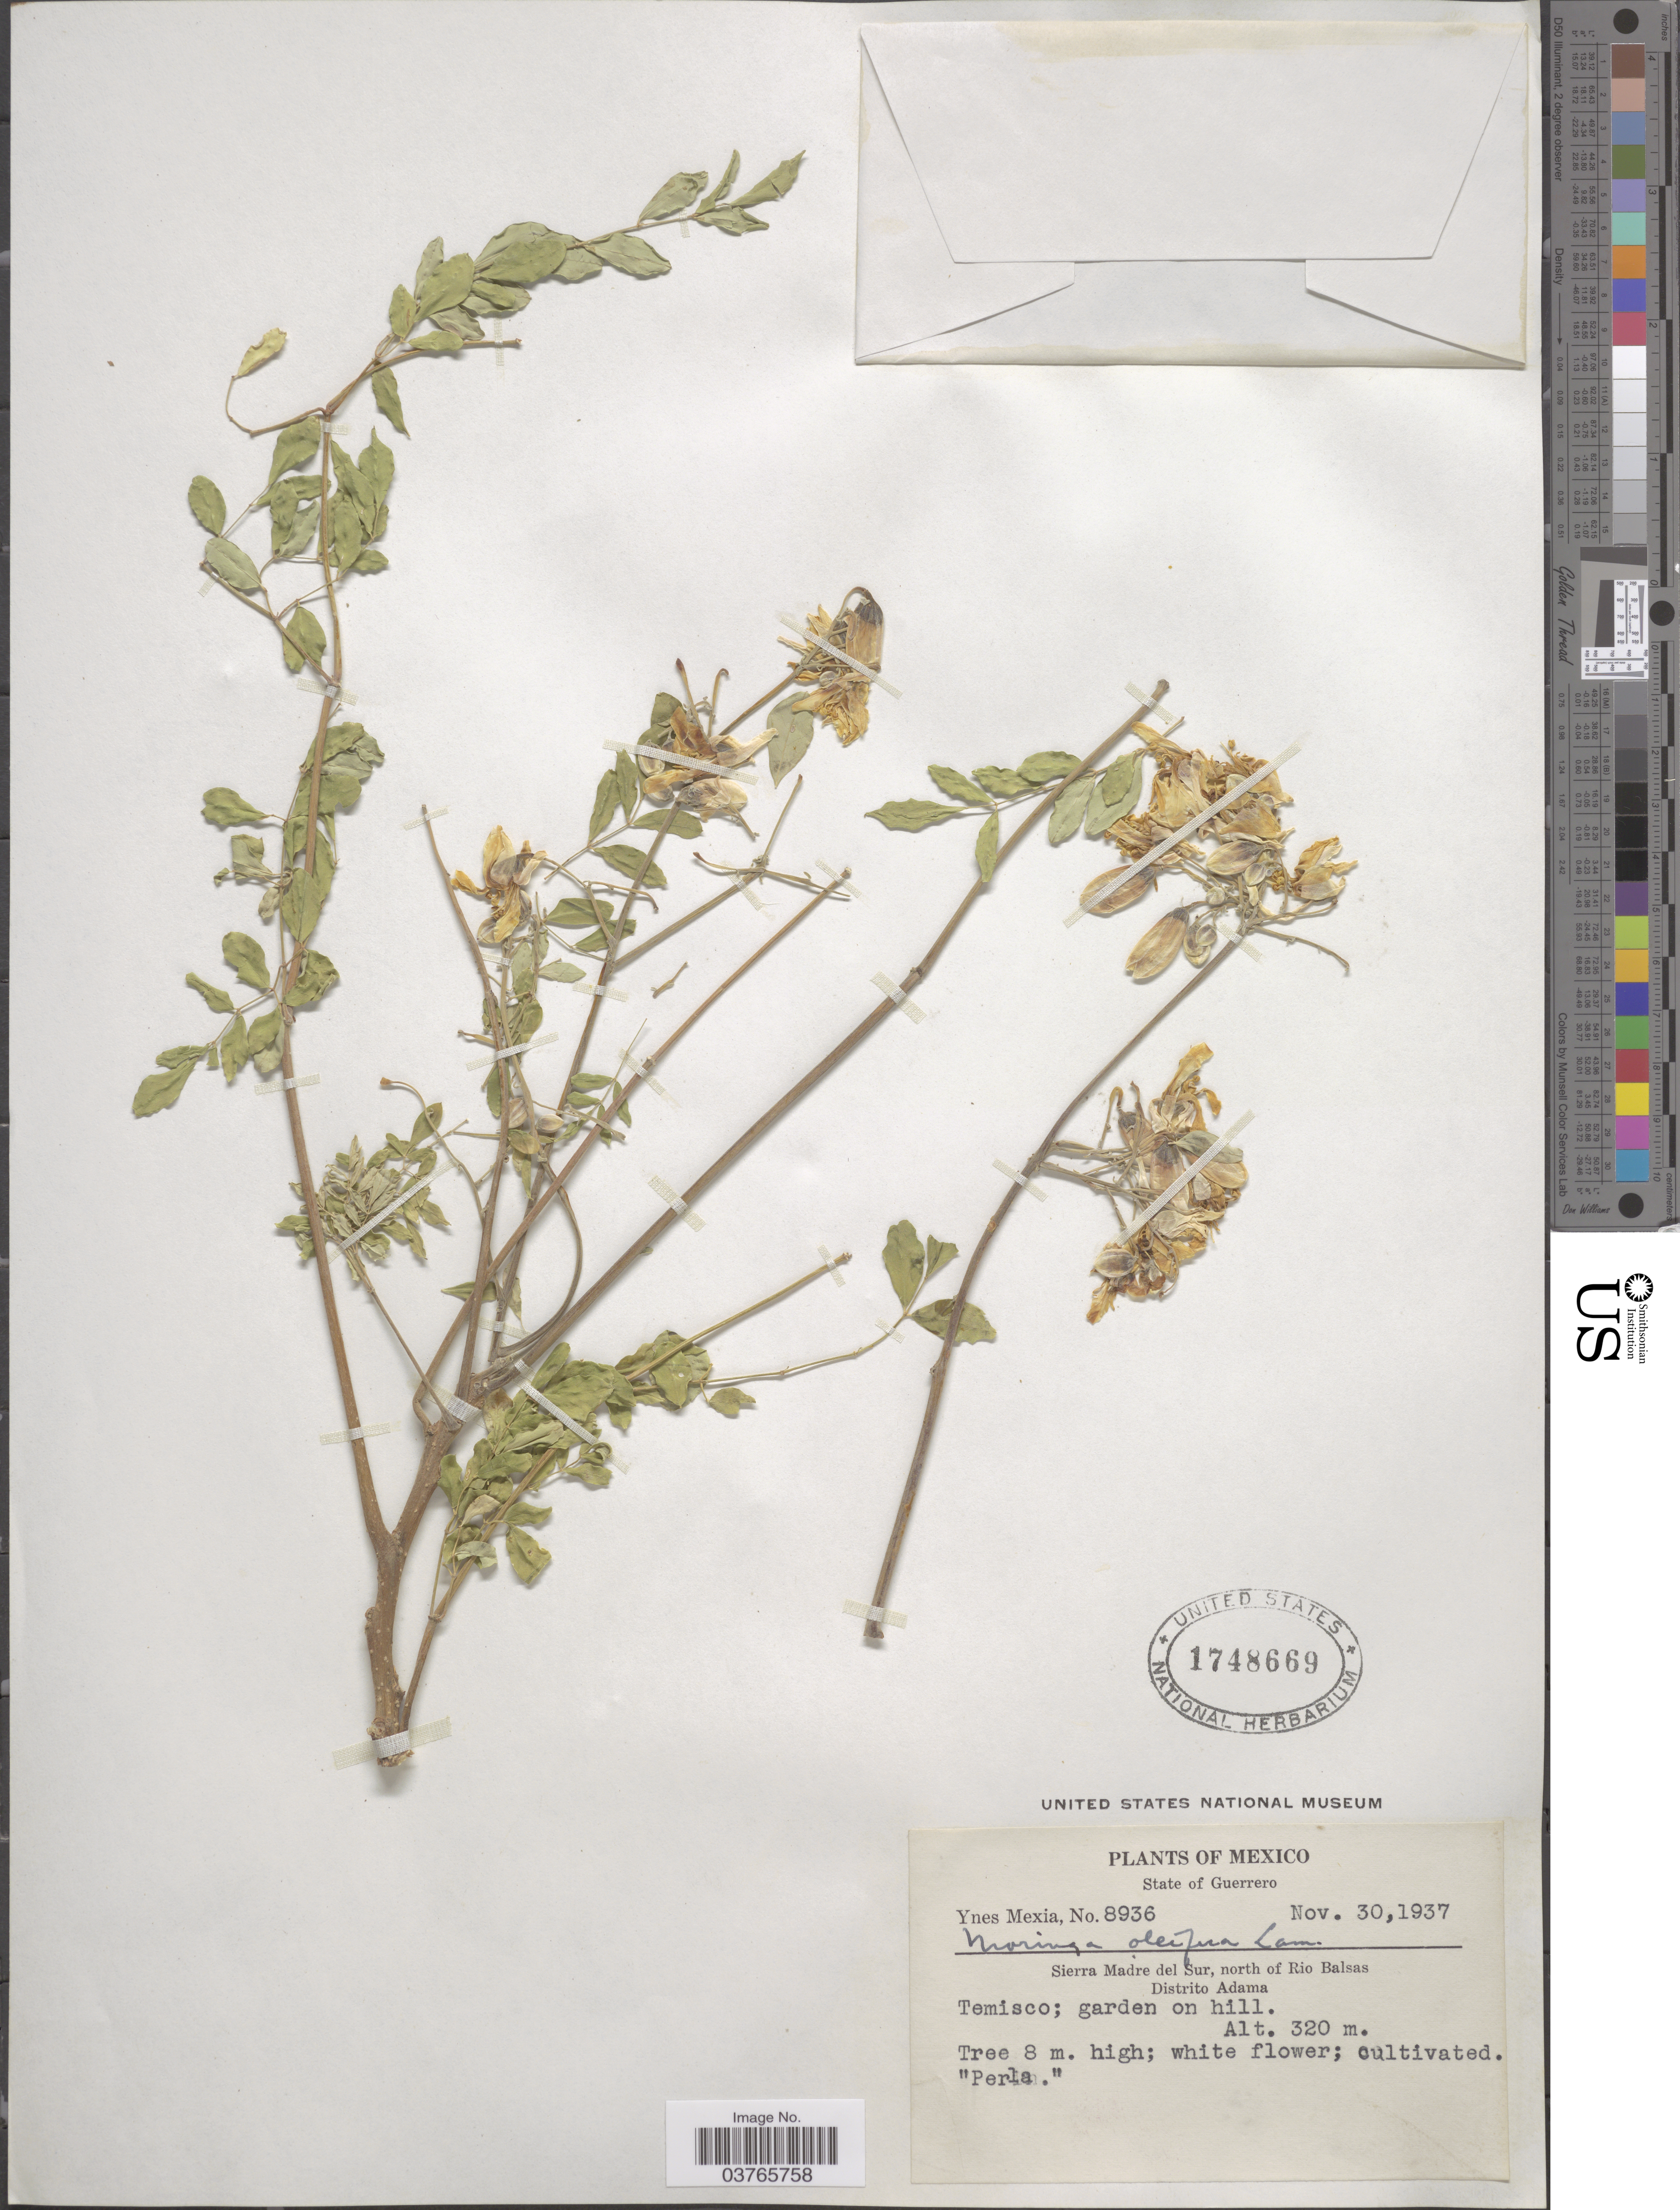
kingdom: Plantae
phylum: Tracheophyta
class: Magnoliopsida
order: Brassicales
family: Moringaceae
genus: Moringa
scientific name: Moringa oleifera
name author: Lam.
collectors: Y. Mexia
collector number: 8936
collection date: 1937-11-30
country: Mexico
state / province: Guerrero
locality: Sierra Madre del Sur, north of Rio Balsas. Distrito Adama.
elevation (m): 320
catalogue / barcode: US 1748669